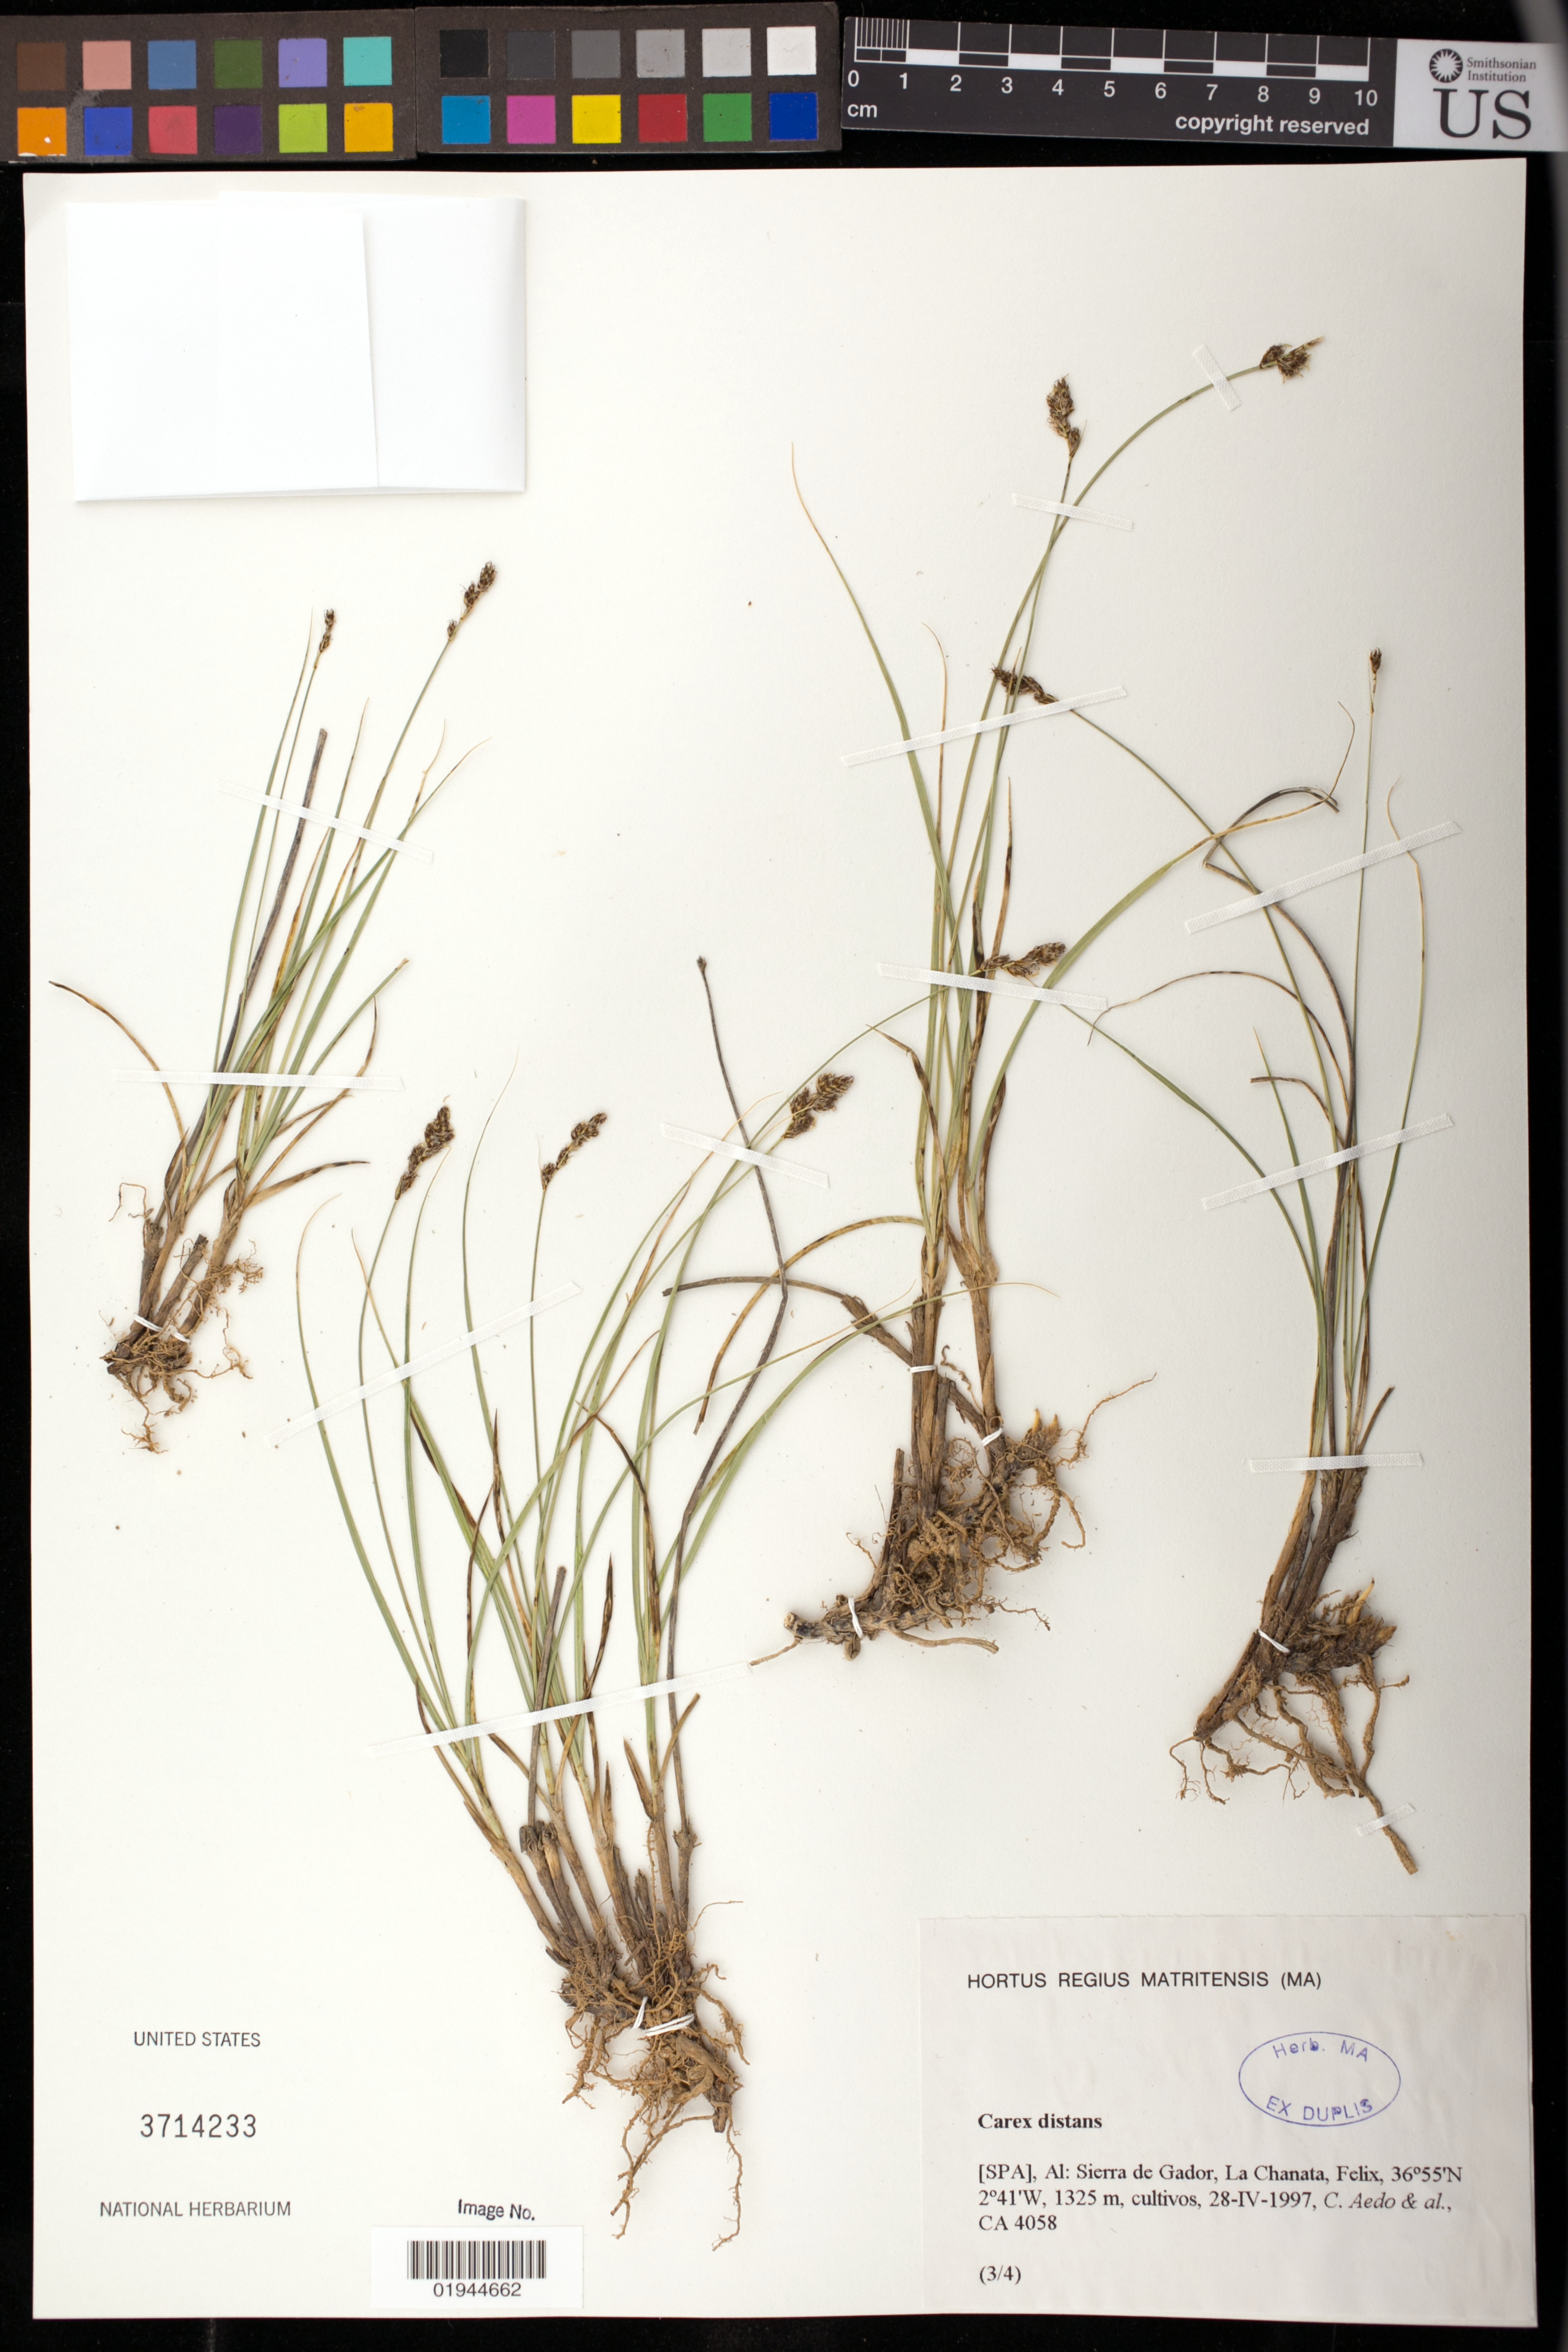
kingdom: Plantae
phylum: Tracheophyta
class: Liliopsida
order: Poales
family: Cyperaceae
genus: Carex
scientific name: Carex distans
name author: L.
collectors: C. Aedo & et al.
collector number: CA 4058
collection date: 1997-04-28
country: Spain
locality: Al: Sierra de Gador, La Chanata, Felix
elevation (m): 1325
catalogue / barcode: US 3714233